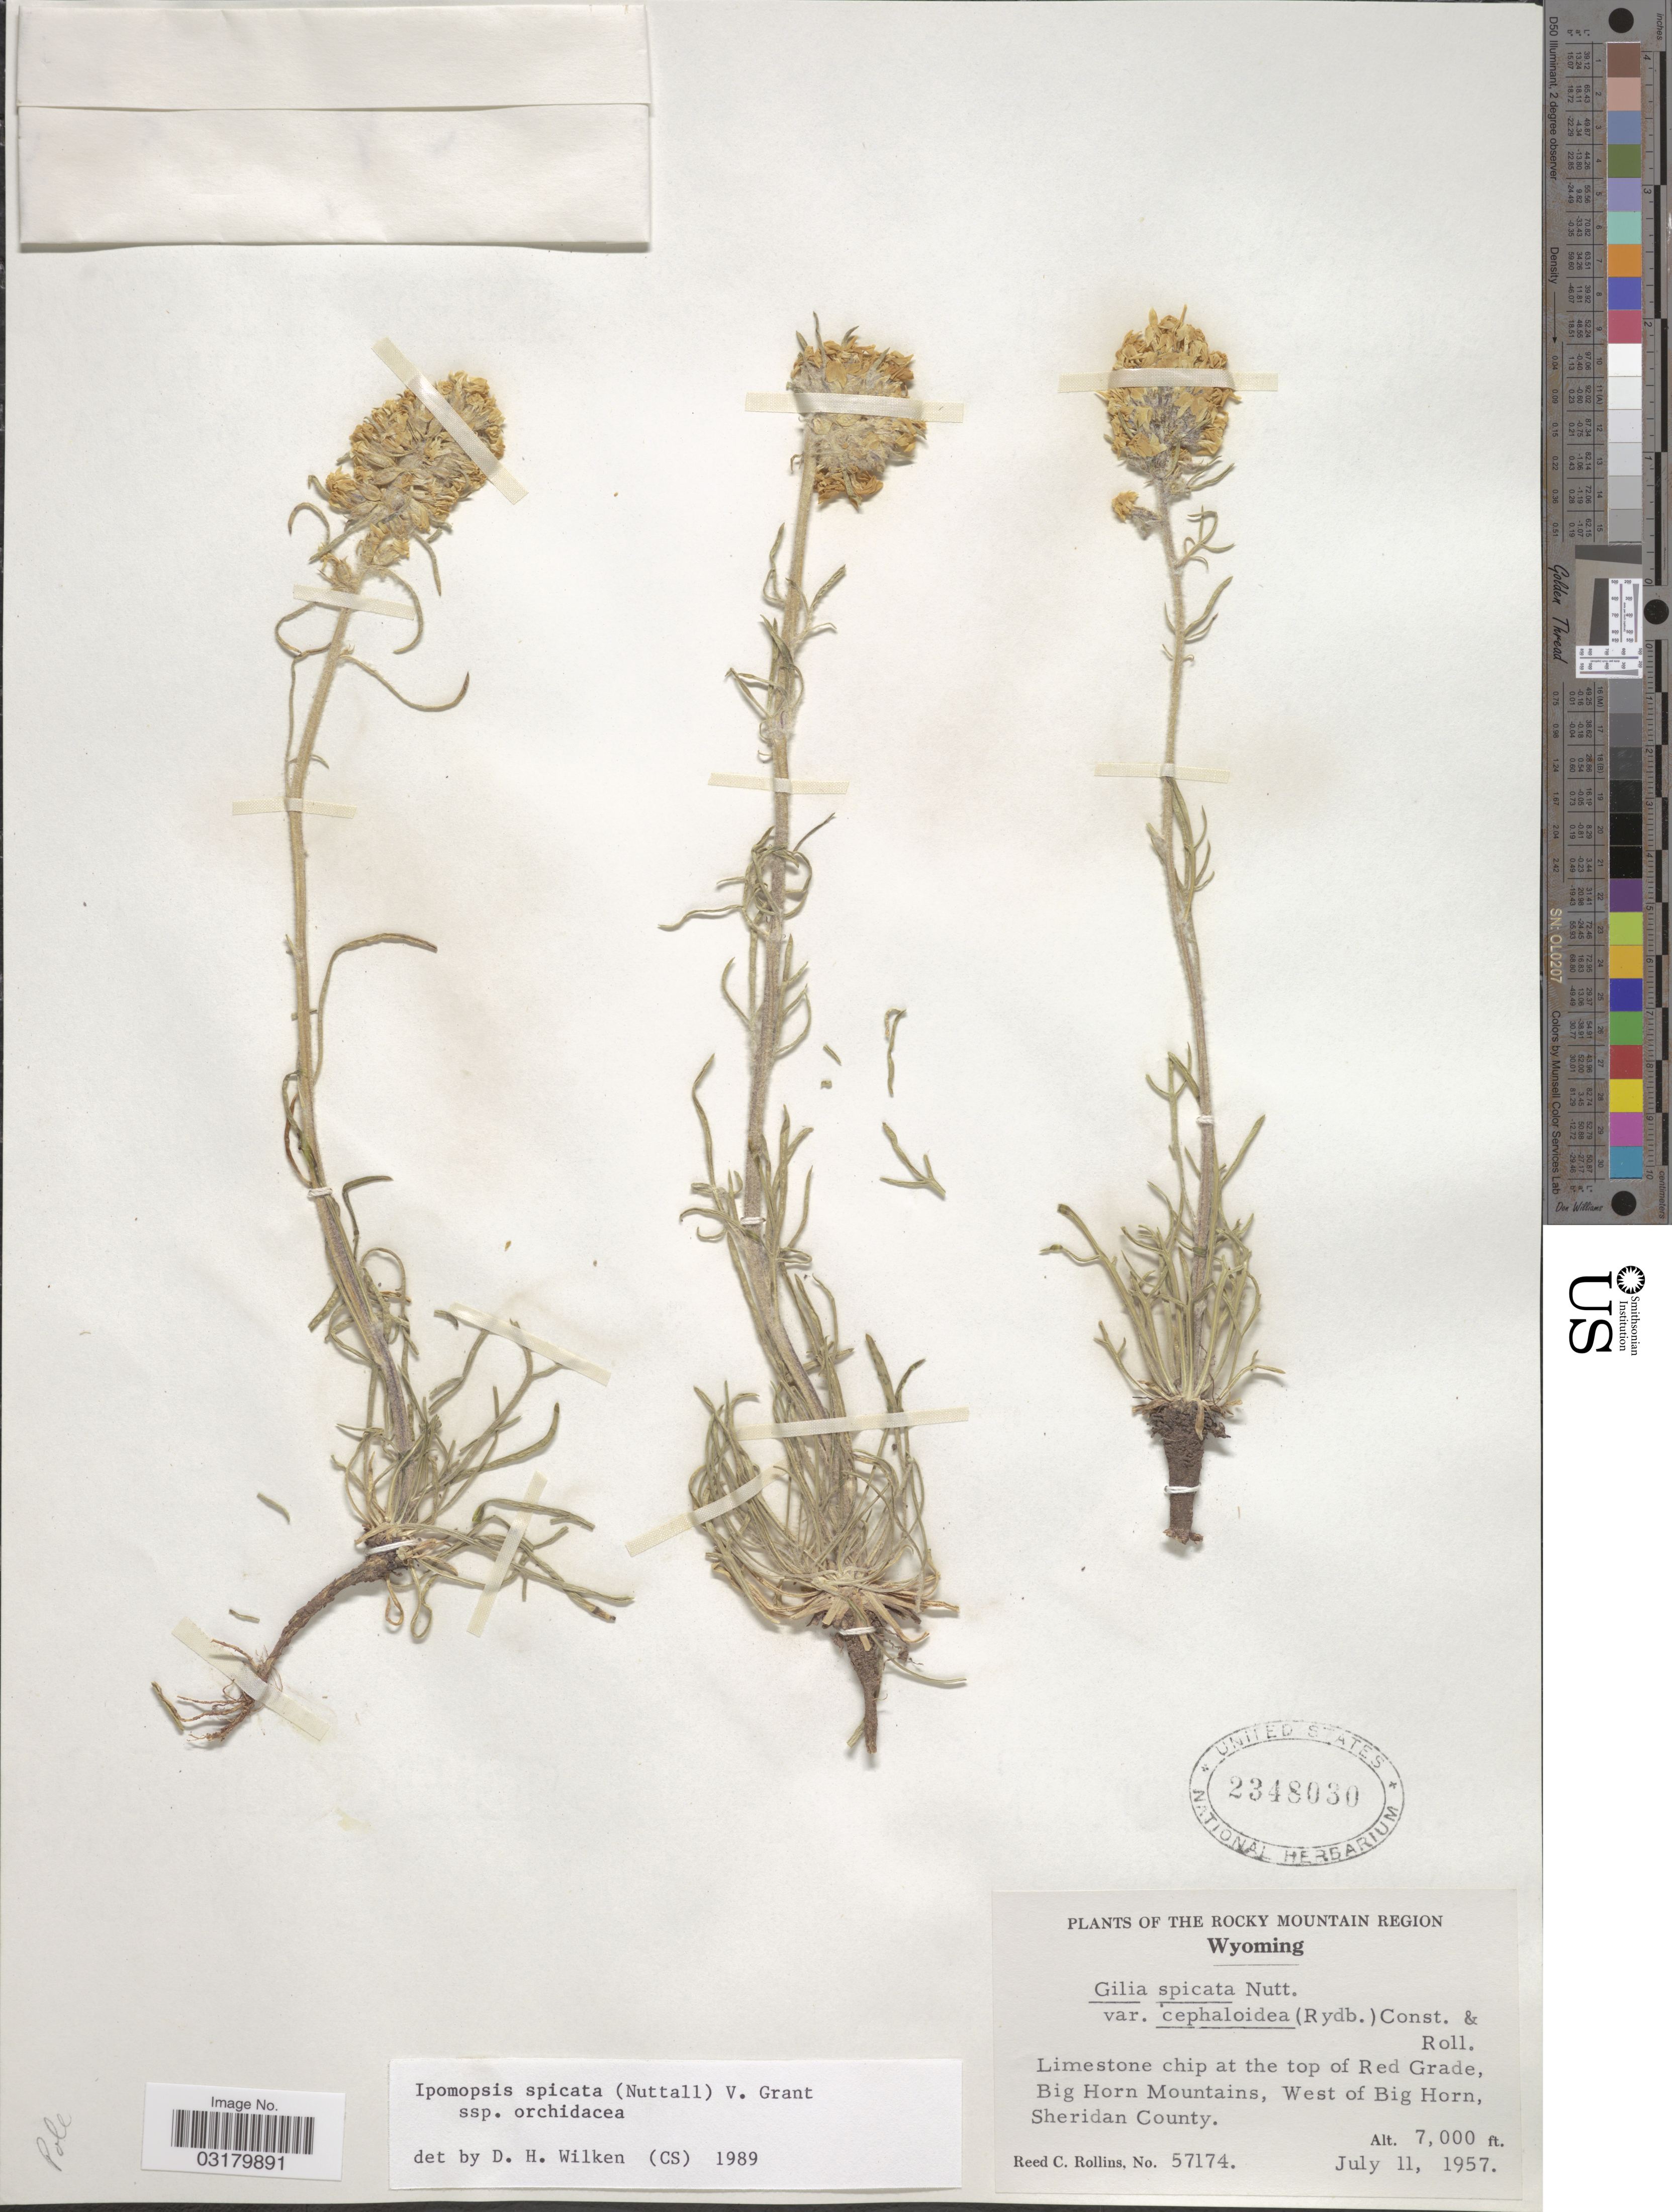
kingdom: Plantae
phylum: Tracheophyta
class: Magnoliopsida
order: Ericales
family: Polemoniaceae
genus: Ipomopsis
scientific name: Ipomopsis spicata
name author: (Nutt.) V.E. Grant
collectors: R. C. Rollins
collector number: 57174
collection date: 1957-07-11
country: United States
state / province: Wyoming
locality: Limestone chip at the top of Red Grade, Big Horn Mountains, West of Big Horn, Sheridan County.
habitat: limestone chip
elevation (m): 2134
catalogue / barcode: US 2348030